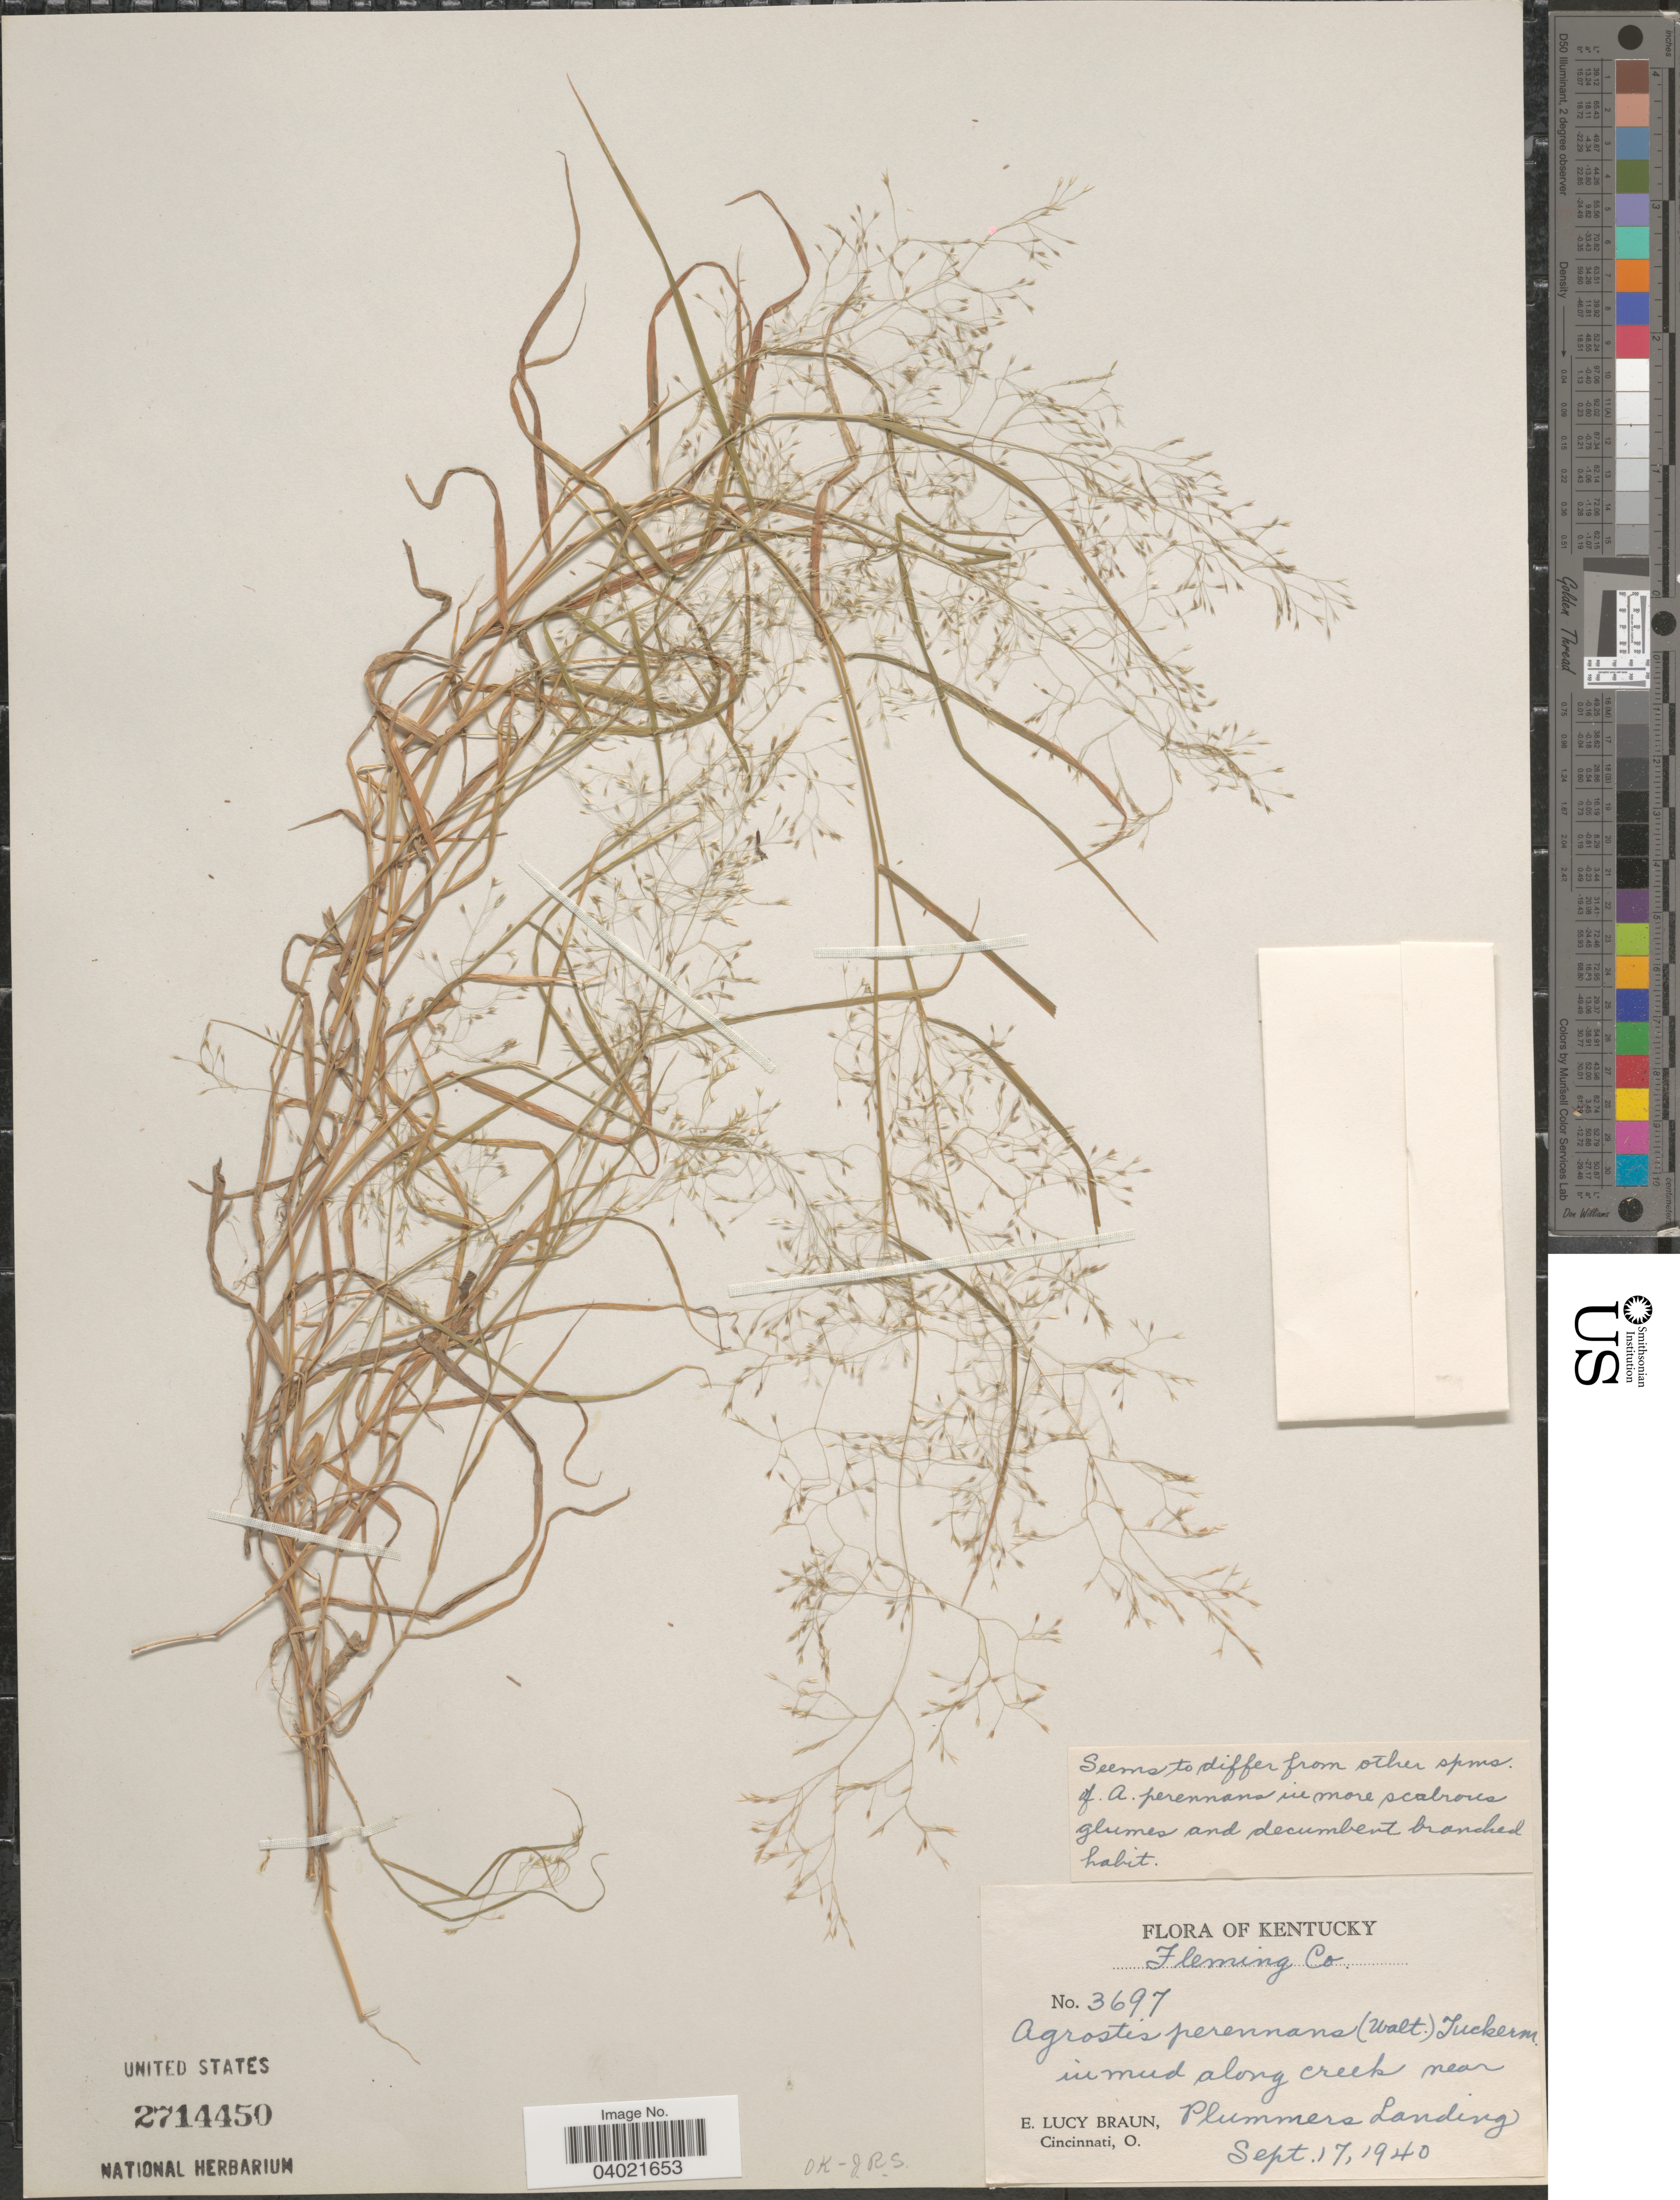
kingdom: Plantae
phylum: Tracheophyta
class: Liliopsida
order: Poales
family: Poaceae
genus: Agrostis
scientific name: Agrostis perennans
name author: (Walter) Tuck.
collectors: E. L. Braun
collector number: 3697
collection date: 1940-09-17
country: United States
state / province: Kentucky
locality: Fleming Co. In mud along creek near Plummers Landing.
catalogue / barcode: US 2714450